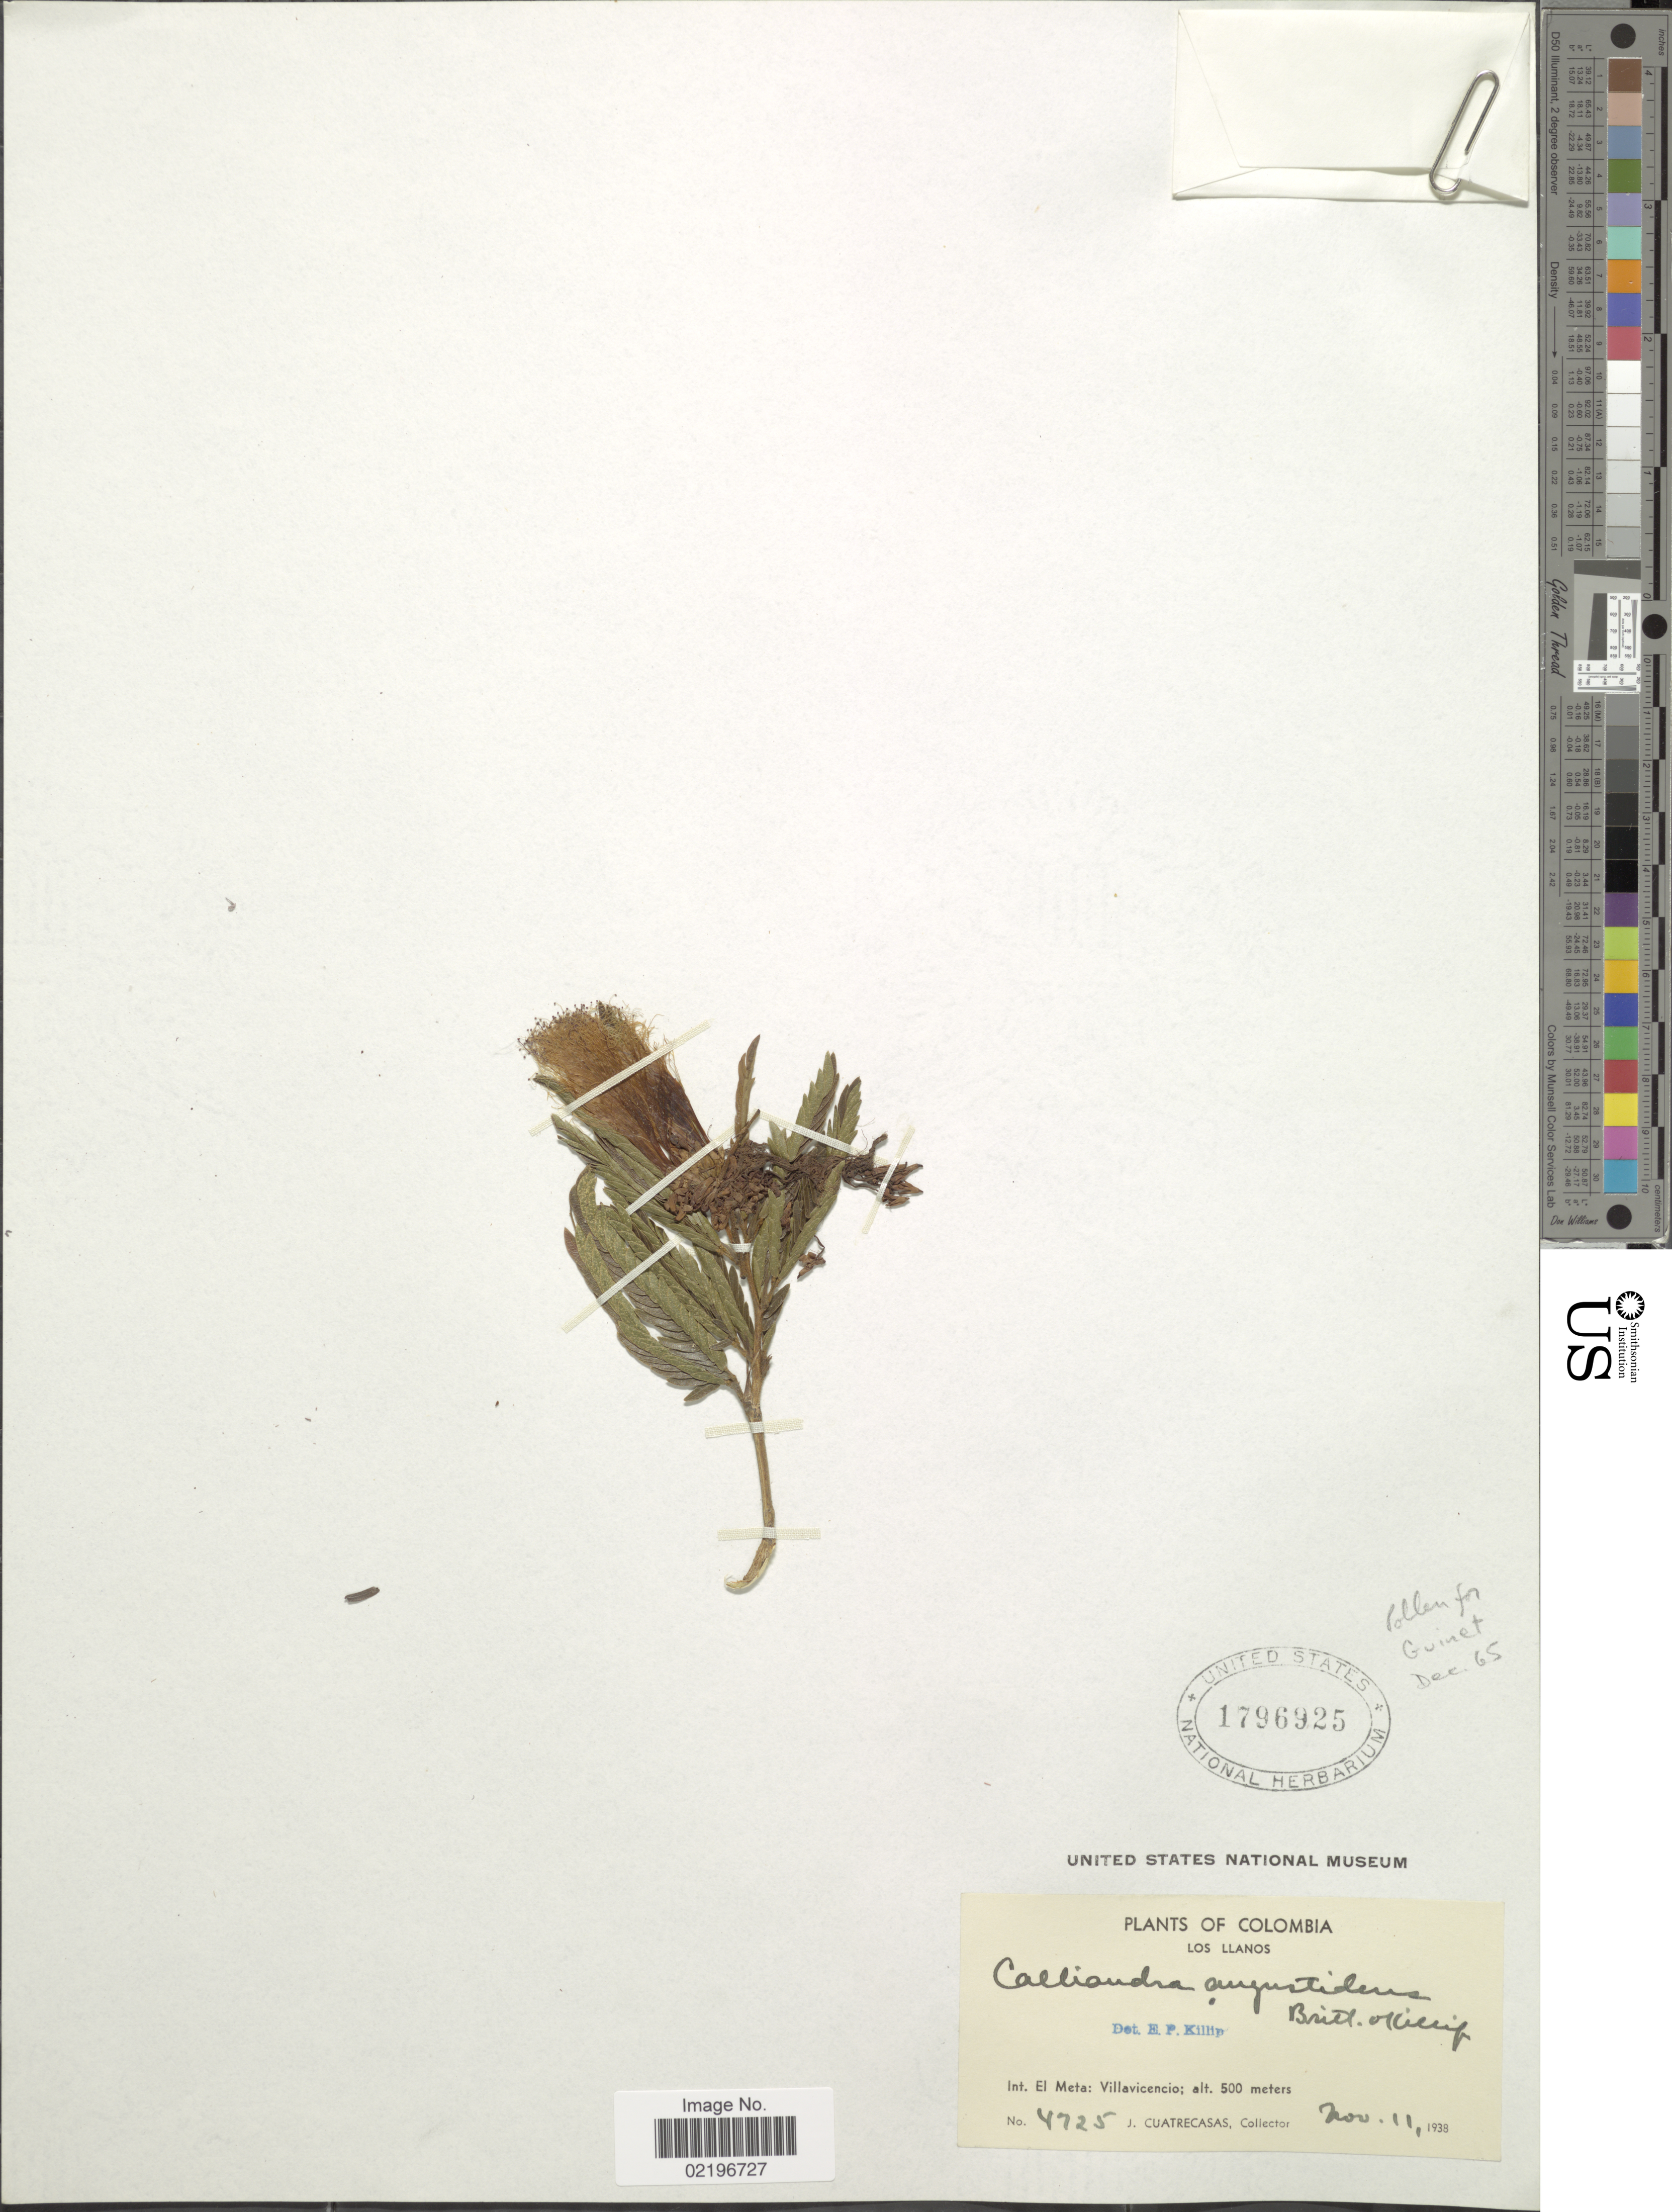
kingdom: Plantae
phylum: Tracheophyta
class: Magnoliopsida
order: Fabales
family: Fabaceae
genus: Calliandra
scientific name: Calliandra surinamensis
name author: Benth.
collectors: J. Cuatrecasas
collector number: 4725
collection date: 1938-11-11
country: Colombia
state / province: Meta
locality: Los Llanos. Int. El Meta: Villavicencio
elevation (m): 500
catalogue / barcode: US 1796925